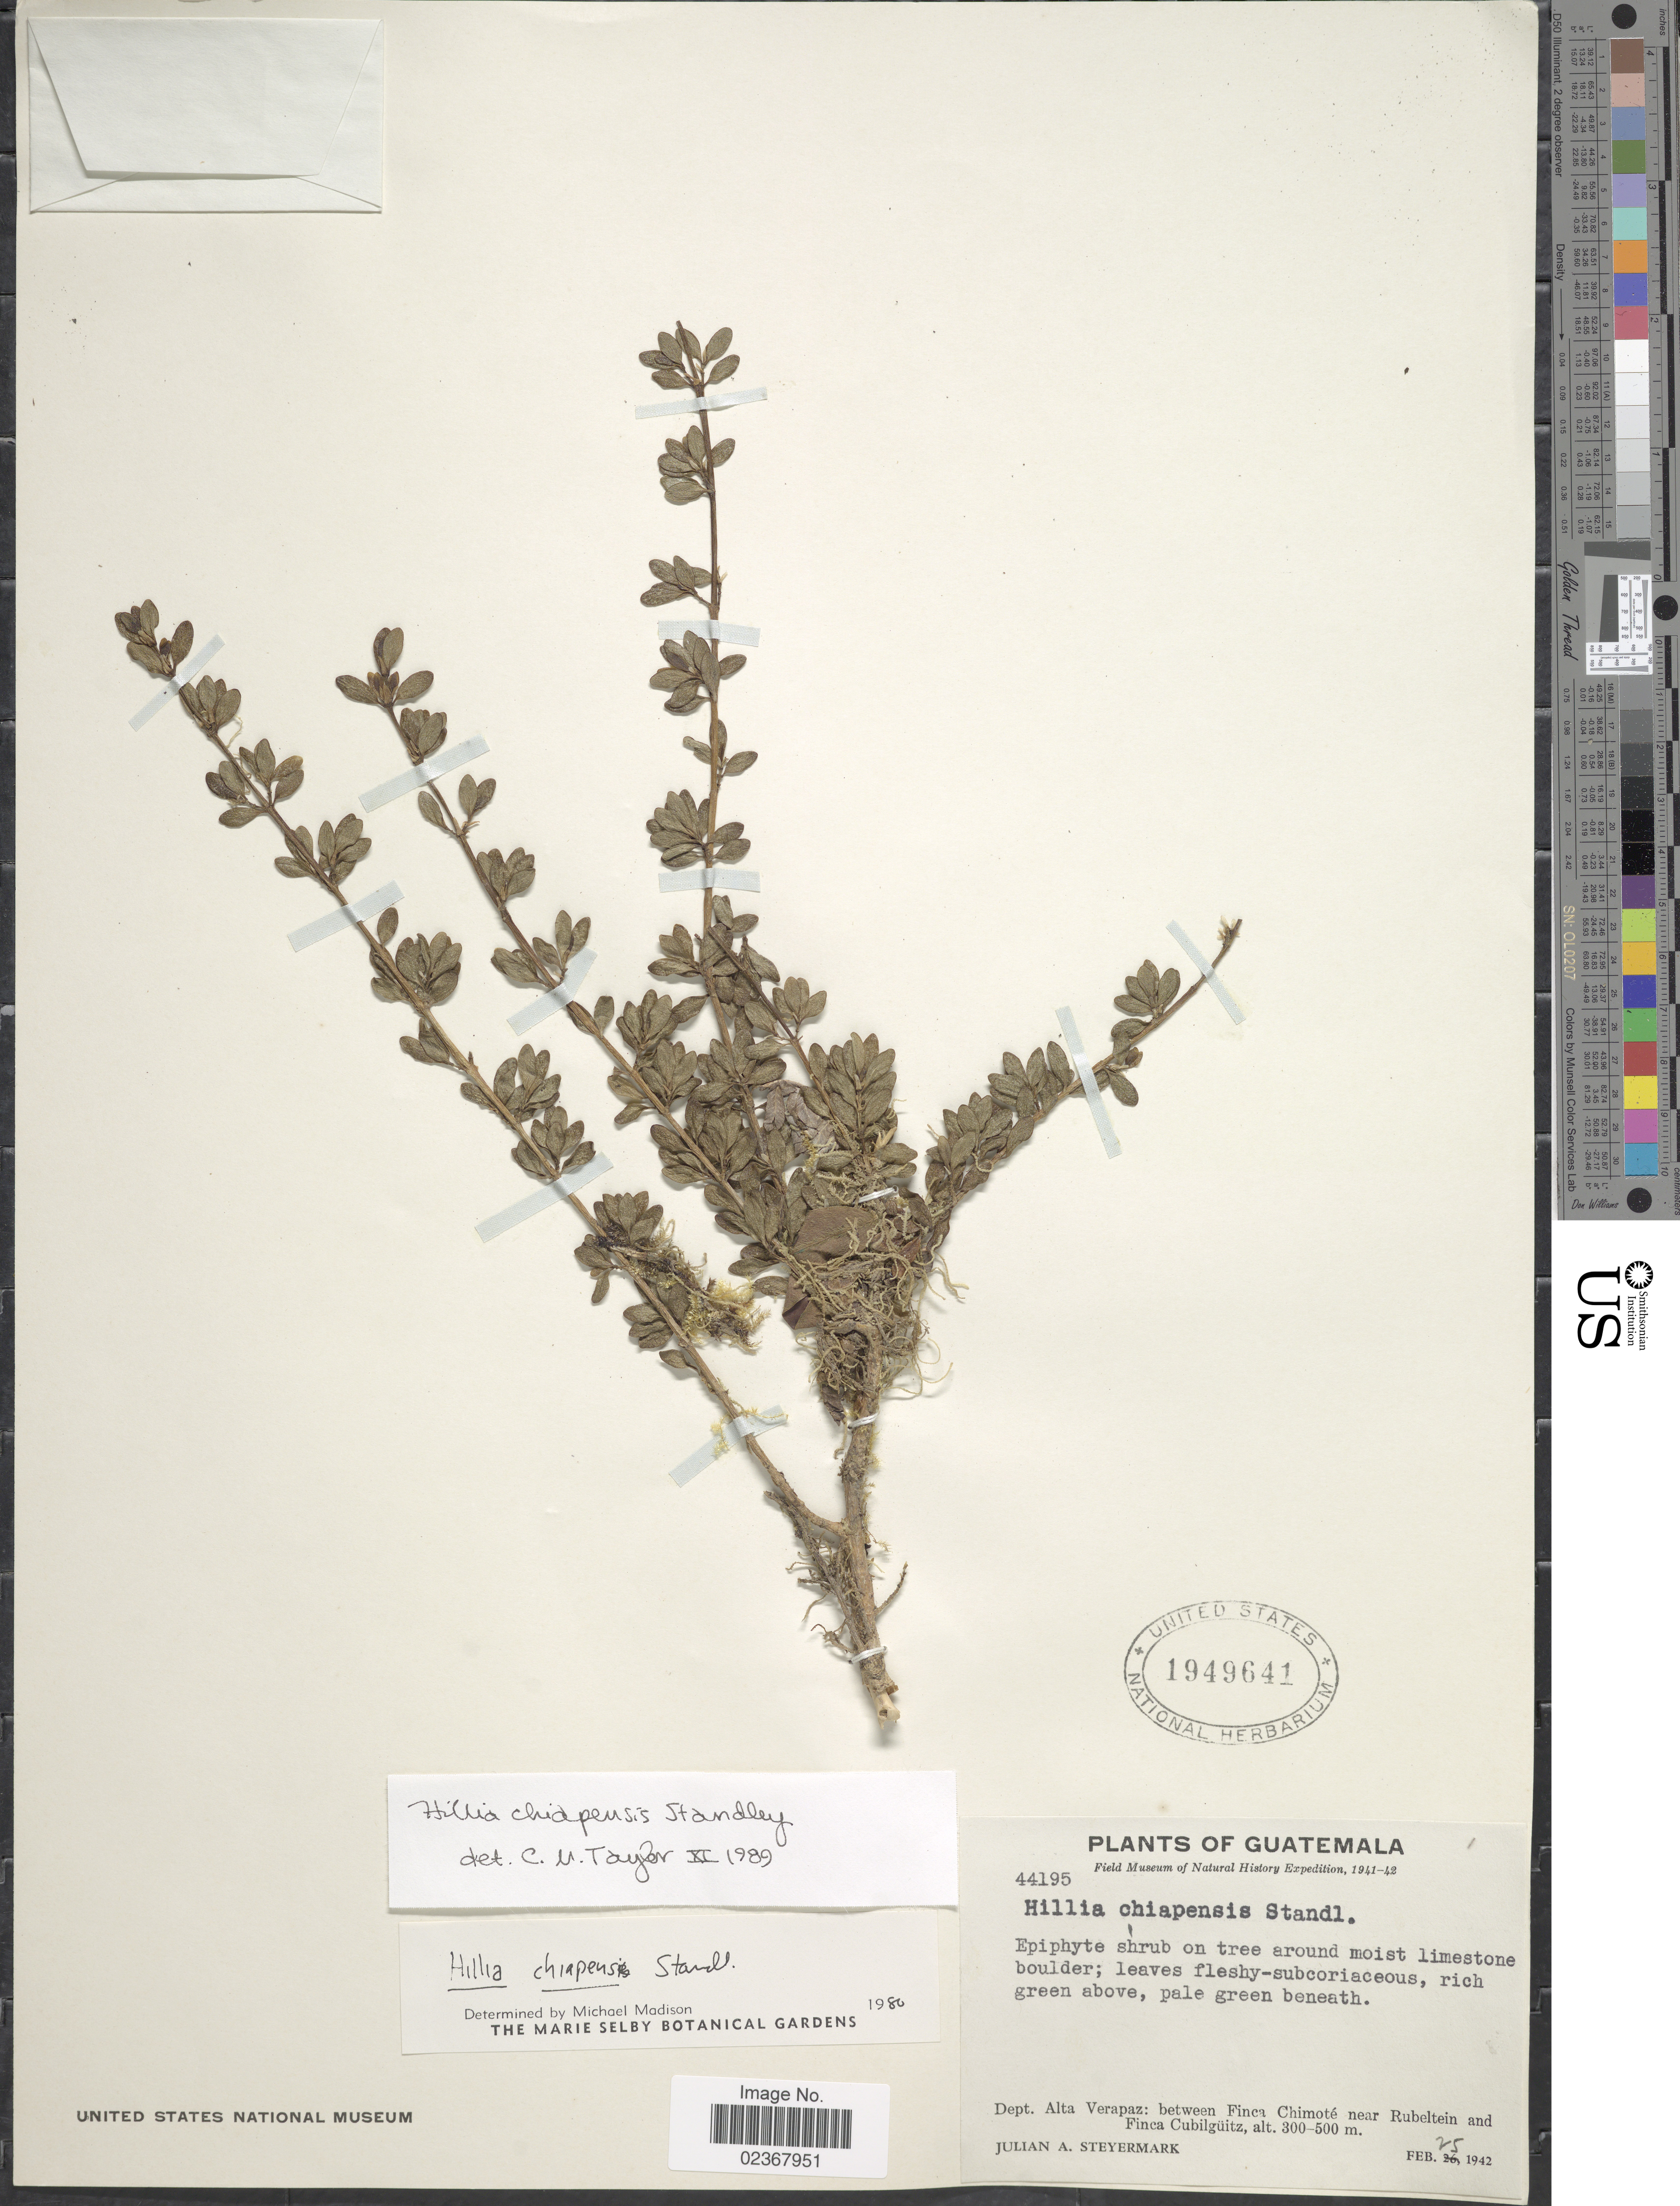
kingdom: Plantae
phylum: Tracheophyta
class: Magnoliopsida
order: Gentianales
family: Rubiaceae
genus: Hillia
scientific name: Hillia chiapensis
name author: Standl.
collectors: J. Steyermark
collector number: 44195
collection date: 1942-02-25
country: Guatemala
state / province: Alta Verapaz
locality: Dept. Alta Verapaz: between Finca Chimote near Rubeltein and Finca Cubilquitz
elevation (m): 300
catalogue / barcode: US 1949641